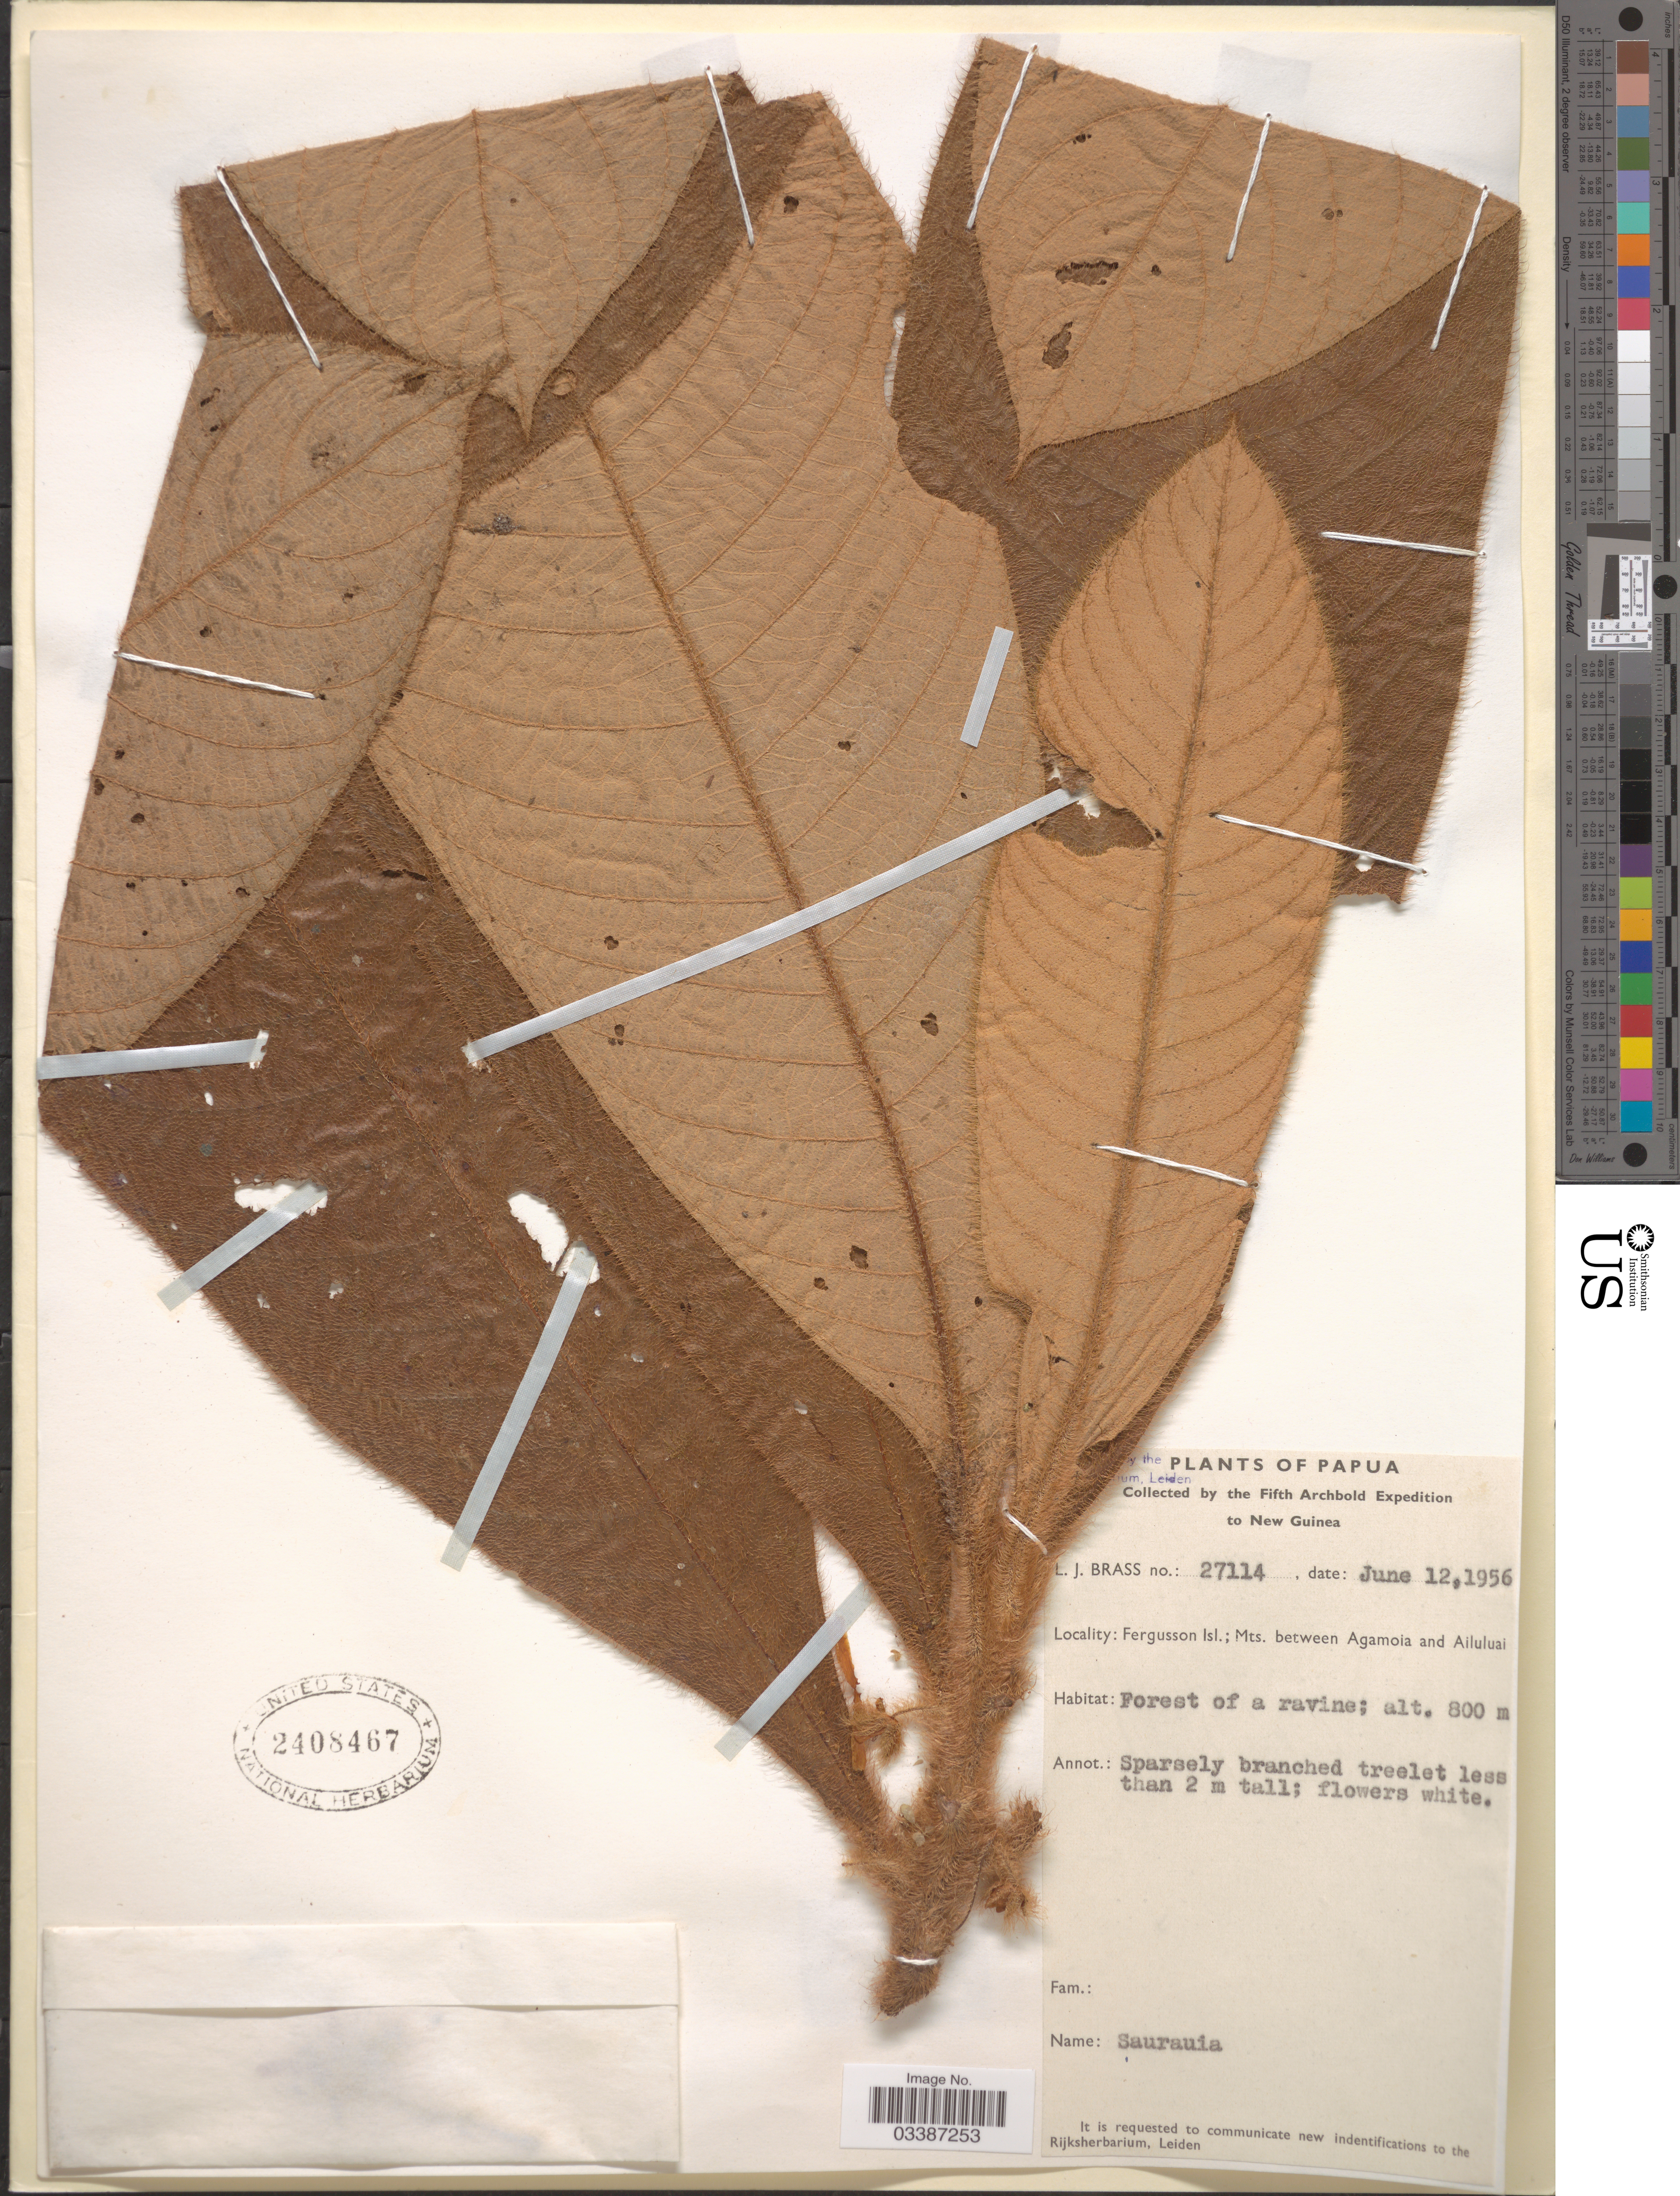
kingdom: Plantae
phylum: Tracheophyta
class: Magnoliopsida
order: Ericales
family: Actinidiaceae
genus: Saurauia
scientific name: Saurauia sp.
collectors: L. J. Brass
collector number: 27114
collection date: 1956-06-12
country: Papua New Guinea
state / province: Milne Bay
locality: Papua. New Guinea. Fergusson Isl., Mts. between Agamoia and Ailuluai. Forest of a ravine.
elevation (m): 800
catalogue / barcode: US 2408467